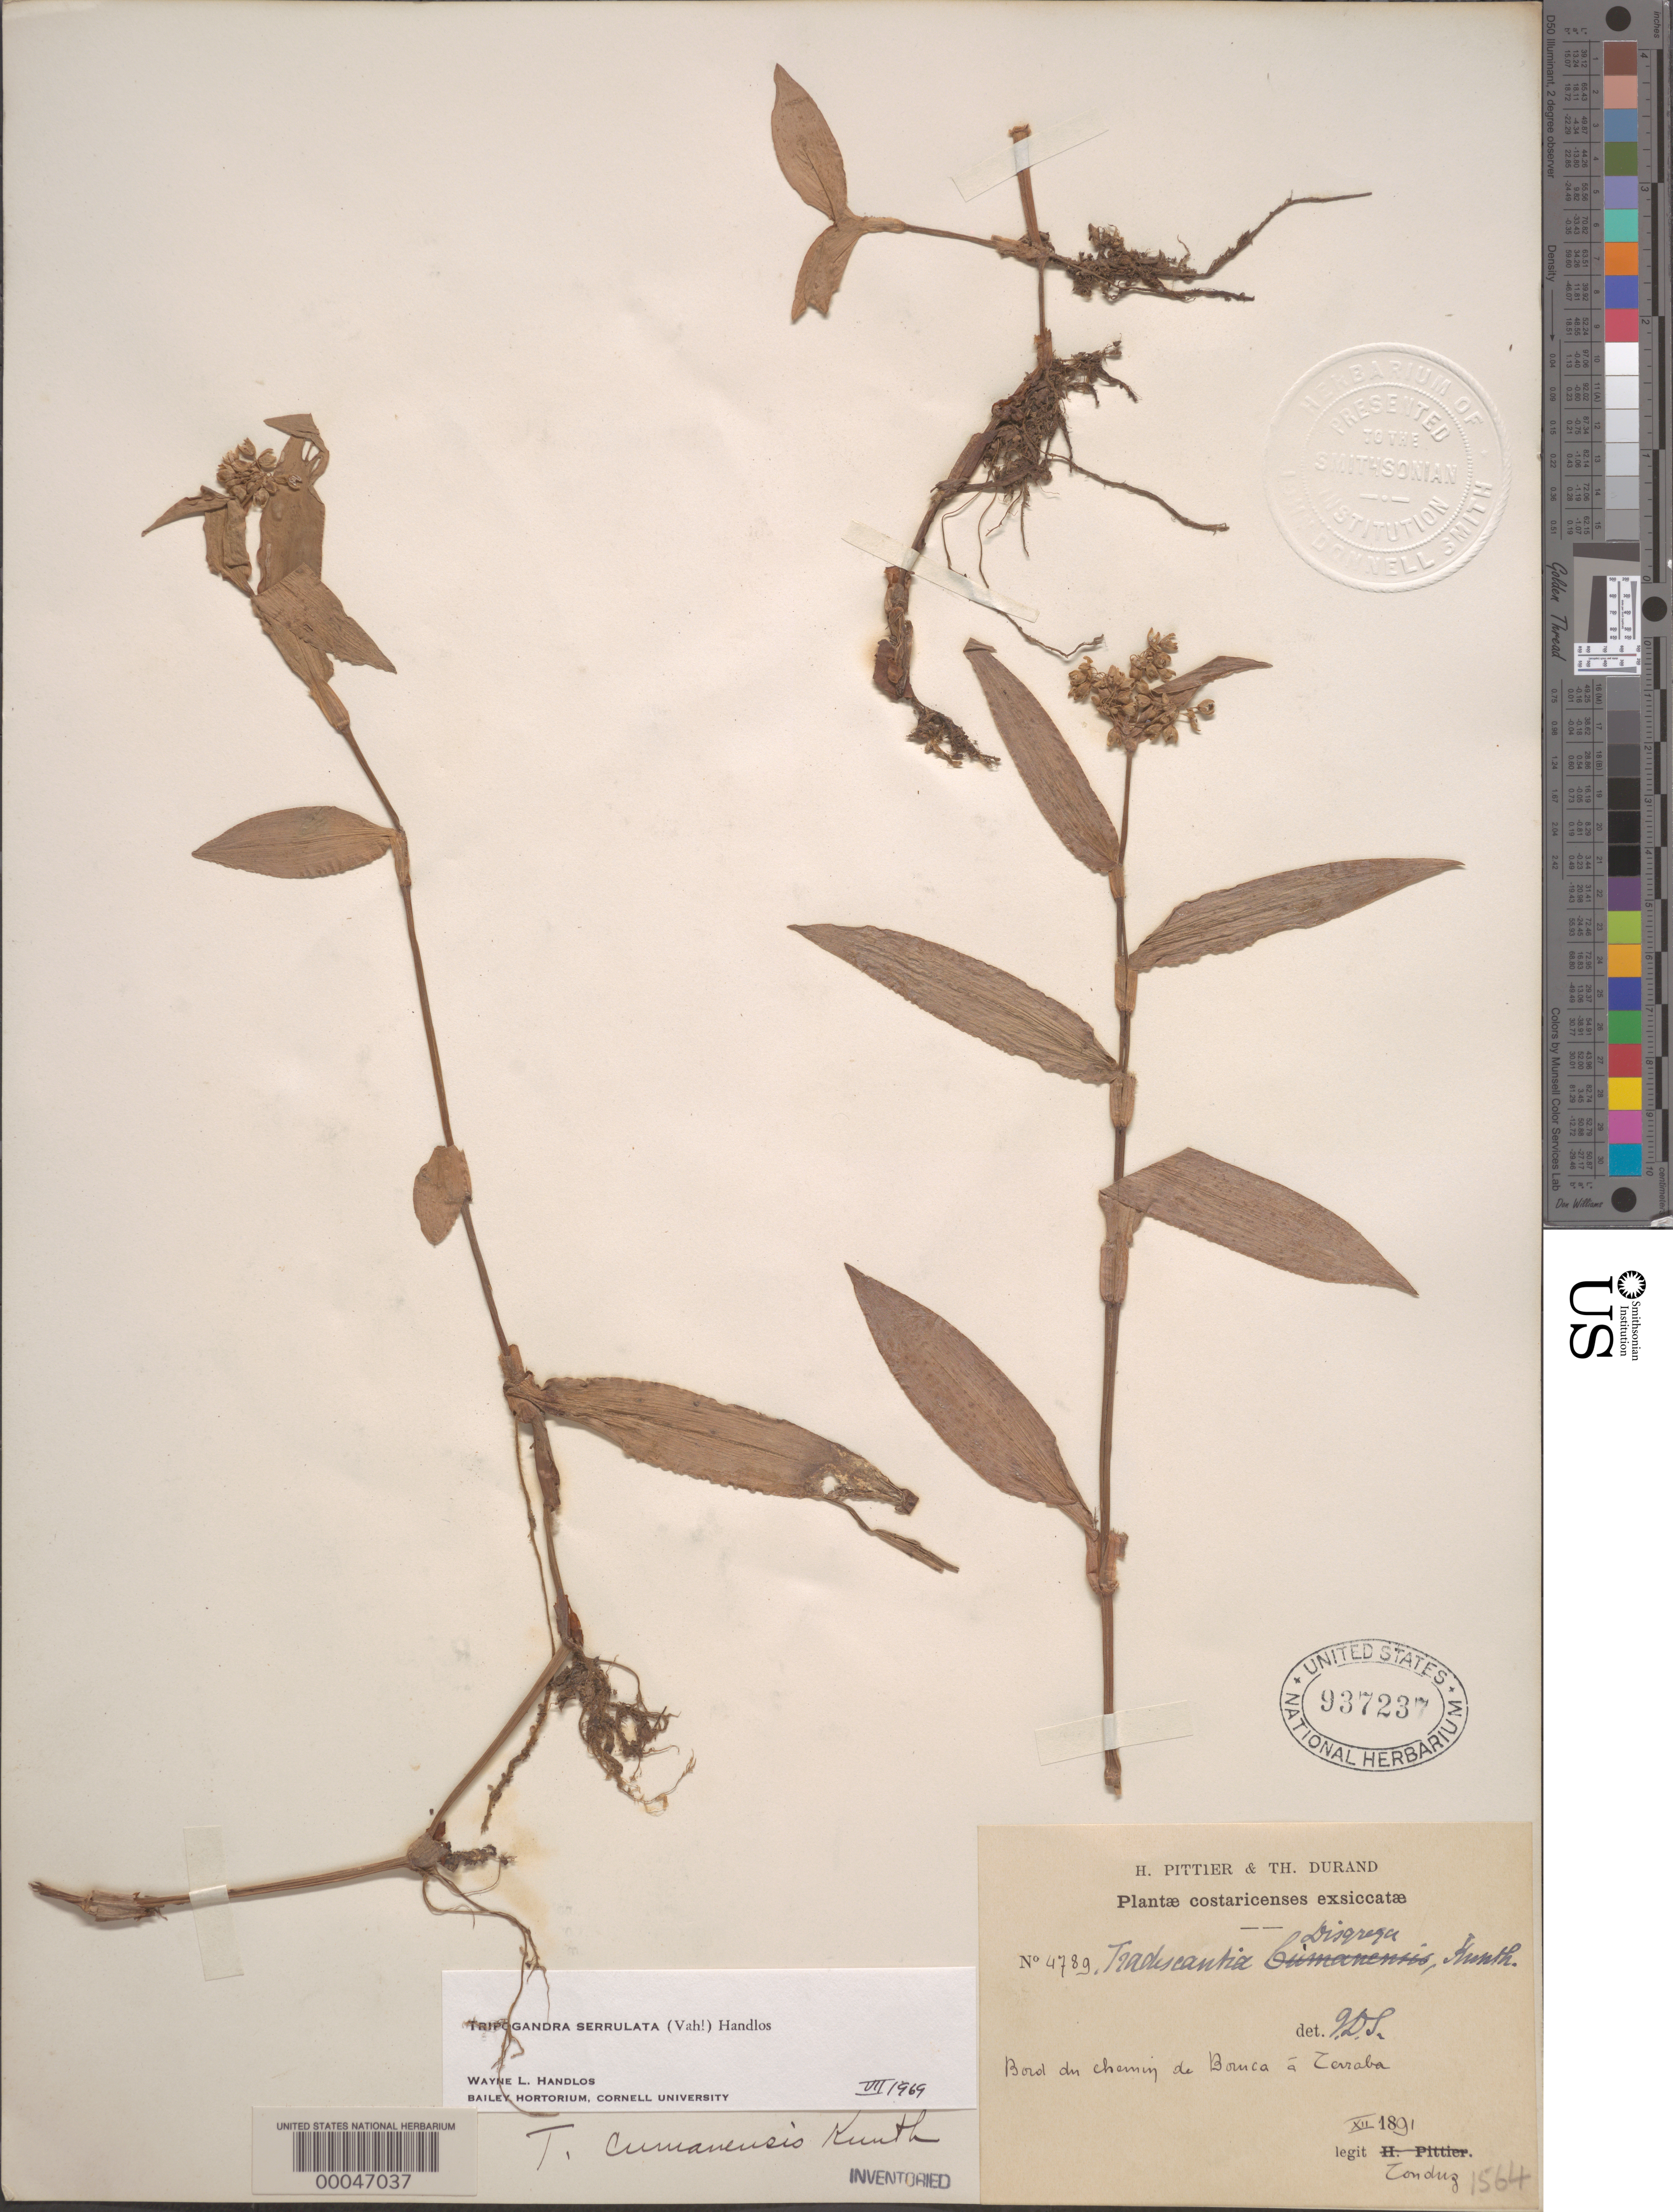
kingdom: Plantae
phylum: Tracheophyta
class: Liliopsida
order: Commelinales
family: Commelinaceae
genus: Tripogandra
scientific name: Tripogandra serrulata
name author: (Vahl) Handlos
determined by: Handlos, W. L.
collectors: A. Tonduz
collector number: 4789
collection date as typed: Jul 1891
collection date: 1891-07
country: Costa Rica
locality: Bomca a Taraba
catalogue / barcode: US 937237